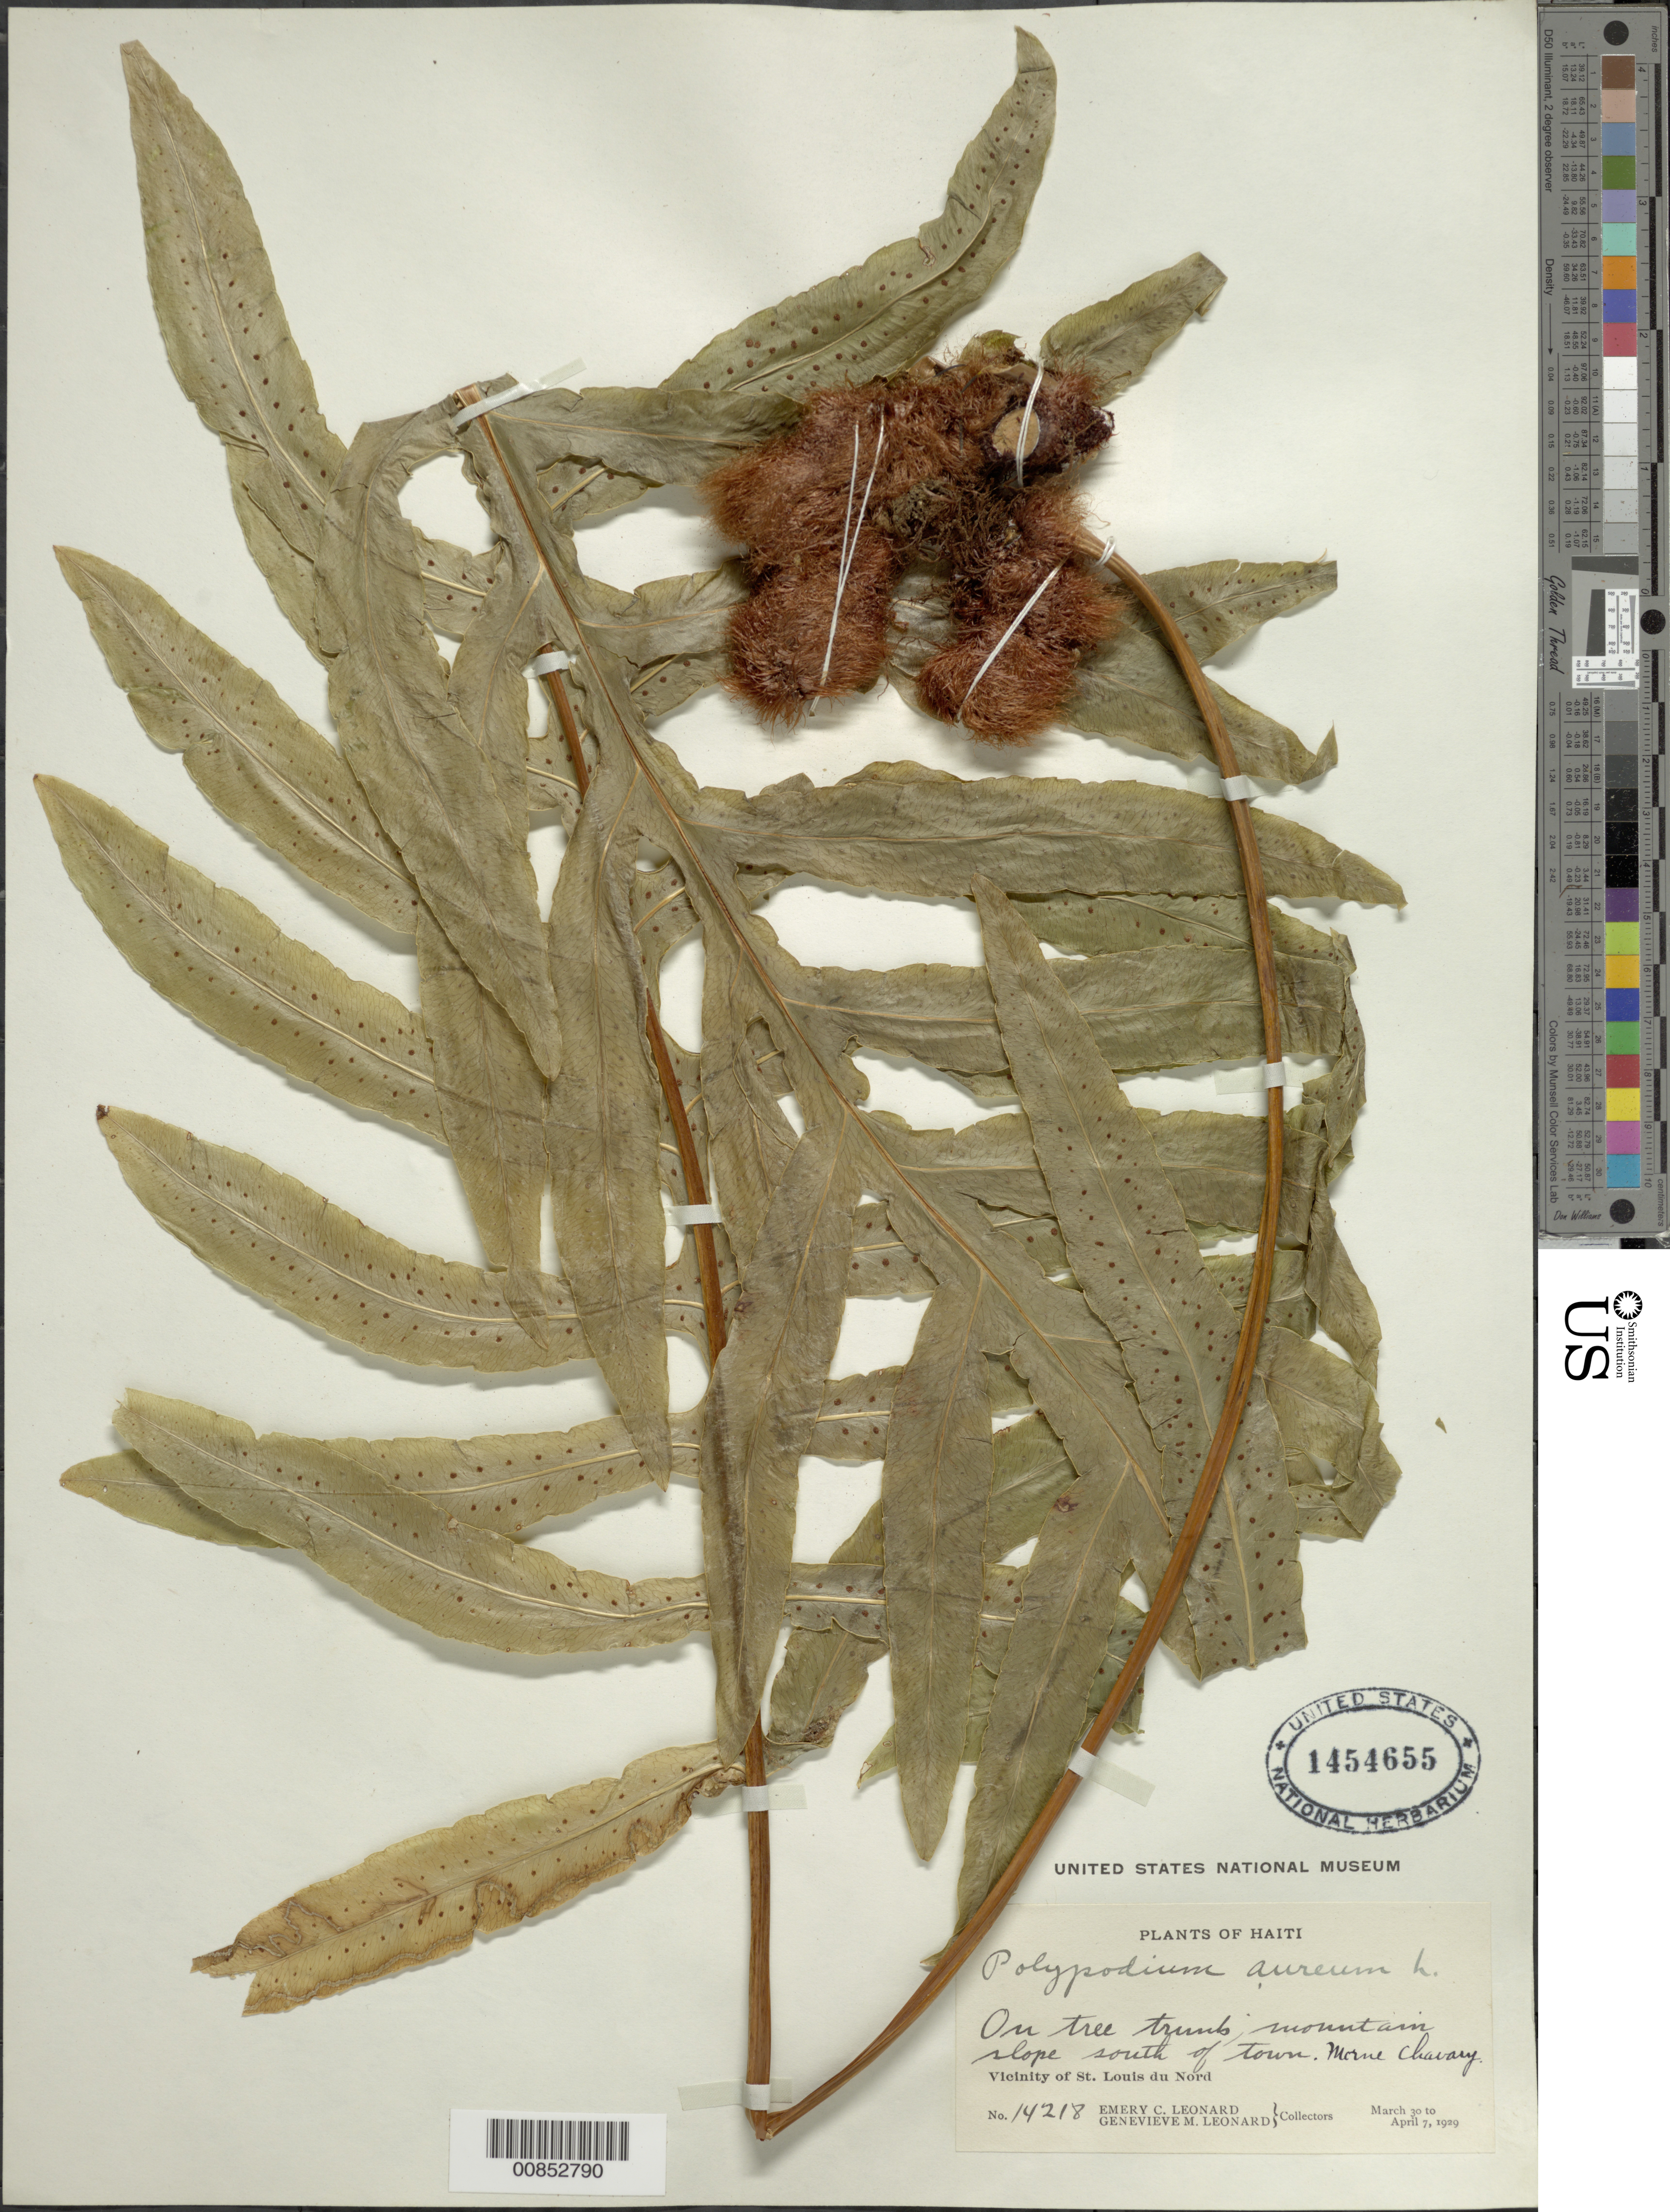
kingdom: Plantae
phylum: Tracheophyta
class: Polypodiopsida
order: Polypodiales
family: Polypodiaceae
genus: Phlebodium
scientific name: Phlebodium aureum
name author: (L.) J. Sm.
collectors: E. C. Leonard & G. M. Leonard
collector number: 14218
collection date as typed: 30 Mar 1929 to 07 Apr 1929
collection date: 1929-03-30/1929-04-07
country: Haiti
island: Hispaniola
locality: St. Louis du Nord, S of town, Morne Chavary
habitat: Mountain slope, on tree trunk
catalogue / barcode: US 1454655